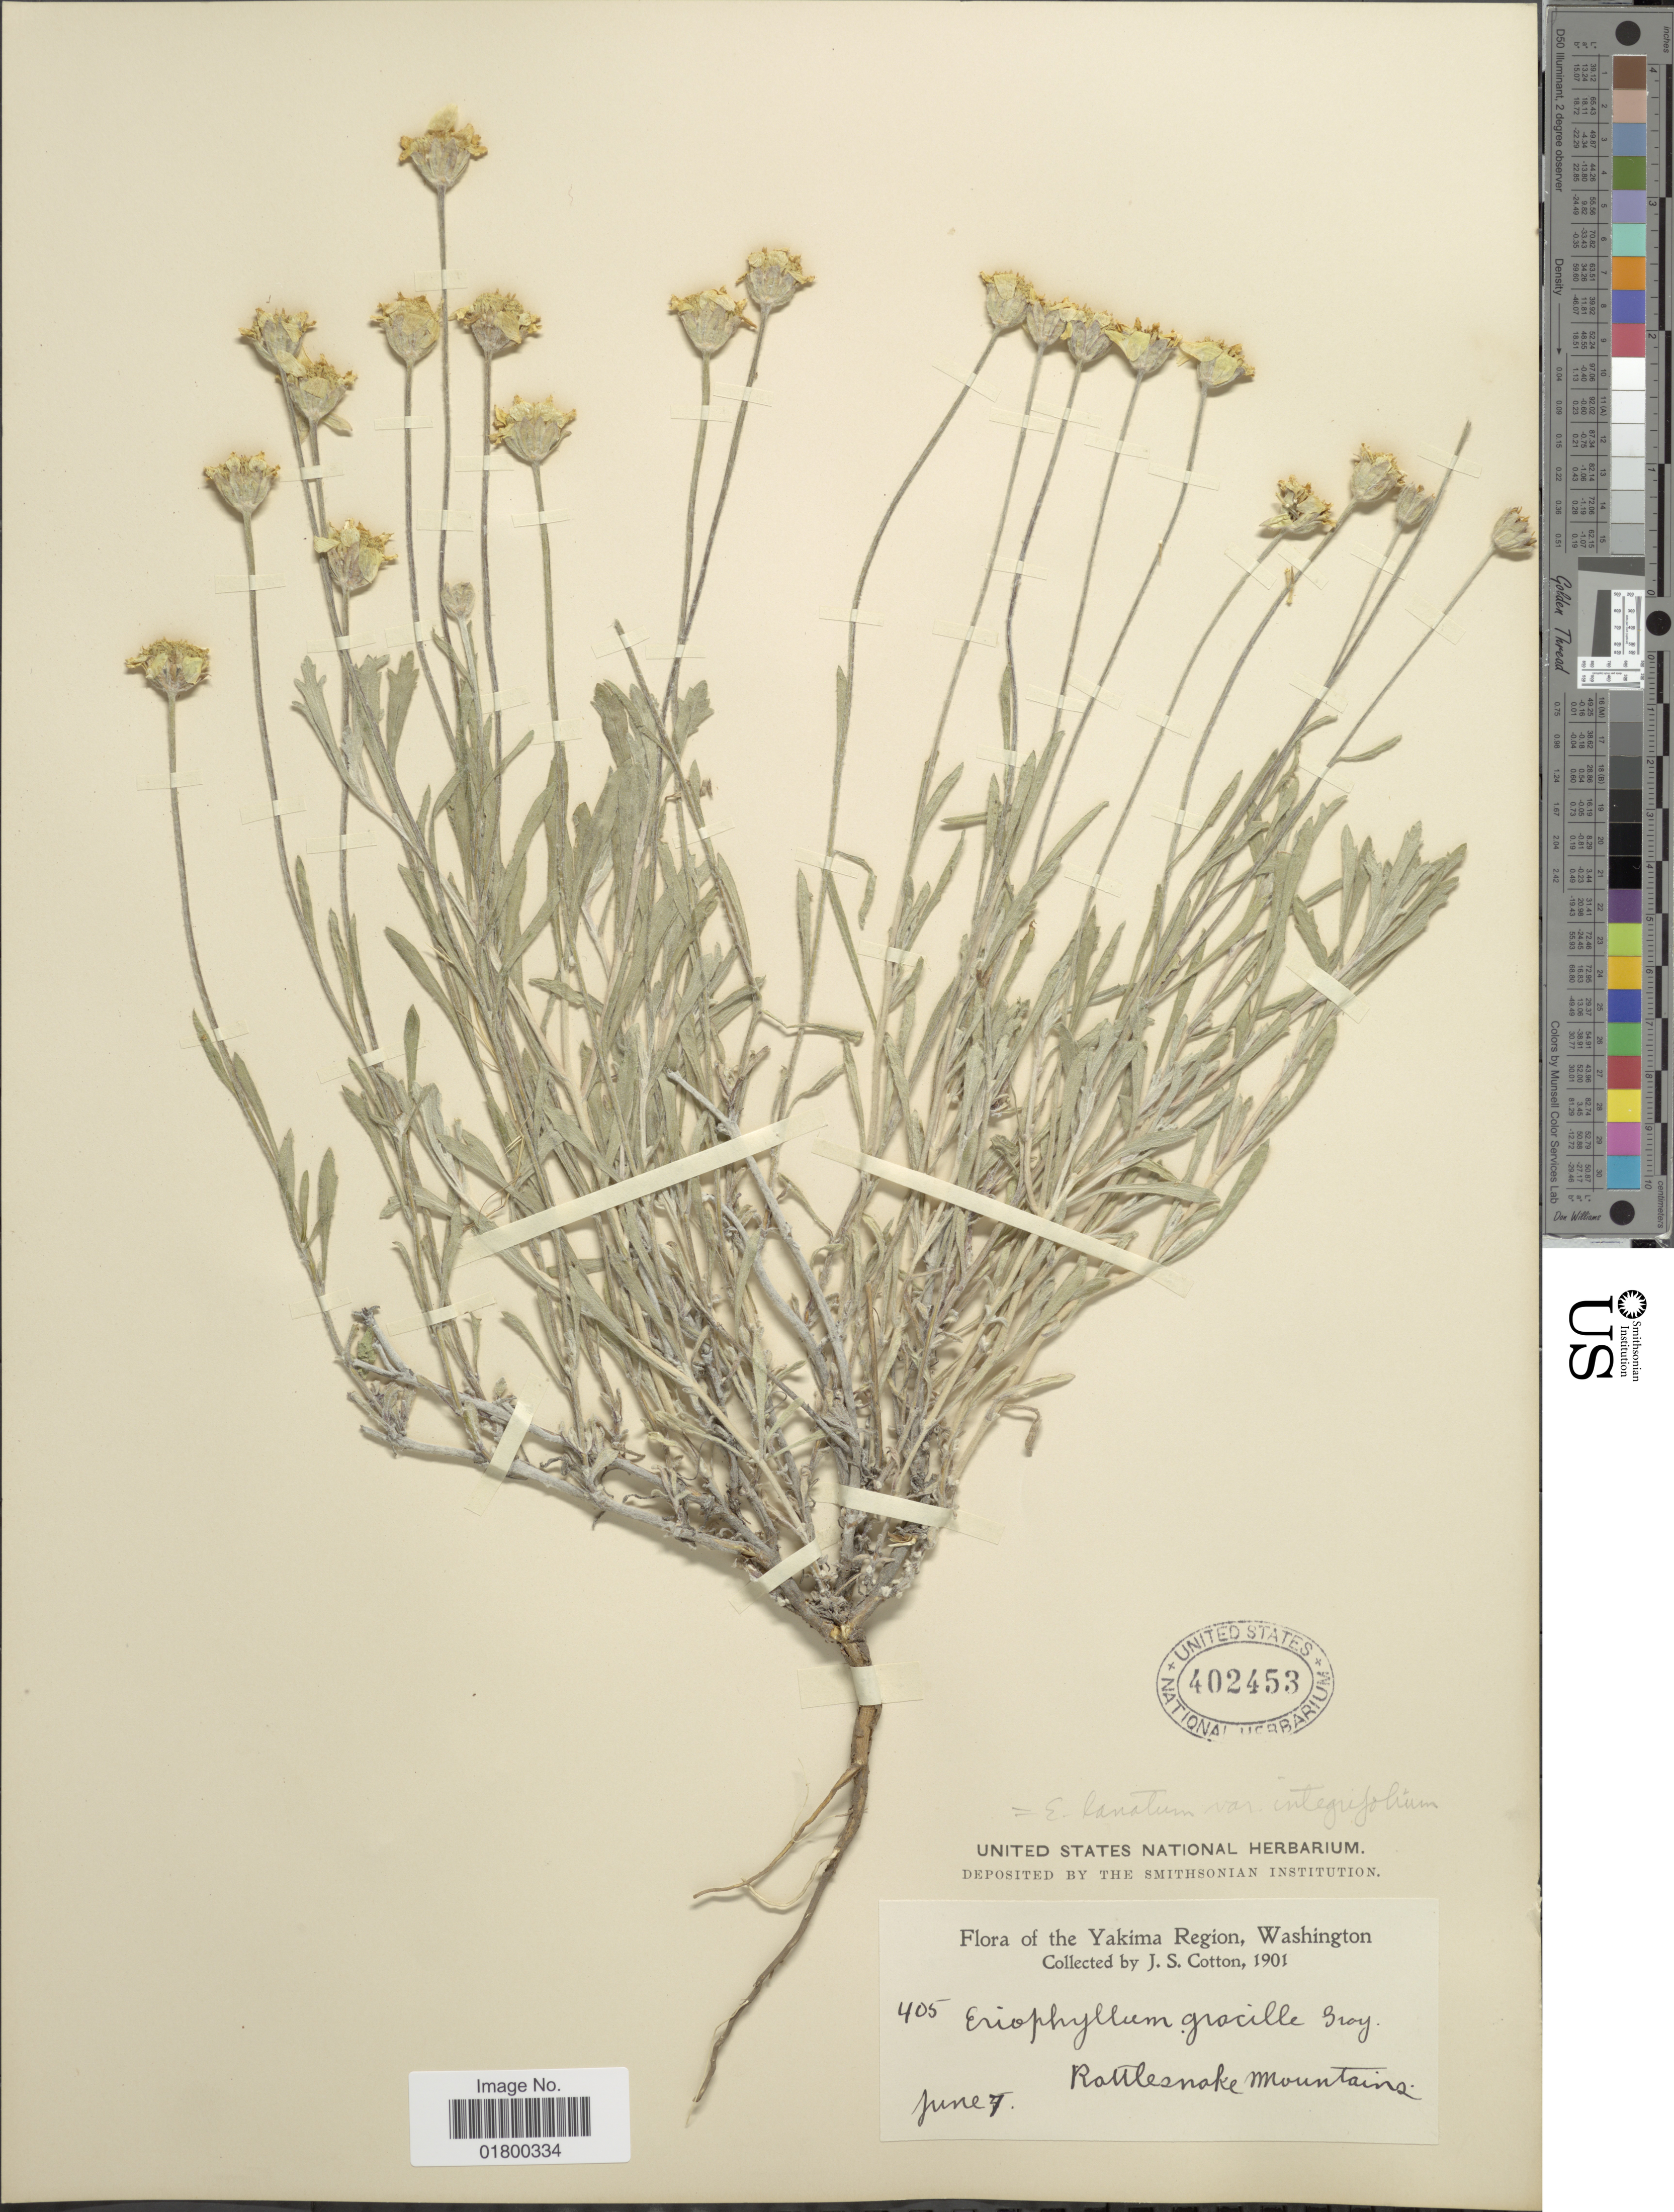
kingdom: Plantae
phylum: Tracheophyta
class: Magnoliopsida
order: Asterales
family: Asteraceae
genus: Eriophyllum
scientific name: Eriophyllum lanatum var. integrifolium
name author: (Hook.) Smiley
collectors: J. S. Cotton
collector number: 405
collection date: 1901-06-07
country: United States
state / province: Washington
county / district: Yakima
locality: The Yakima Region, Washington, Rattlesnake Mountains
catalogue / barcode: US 402453